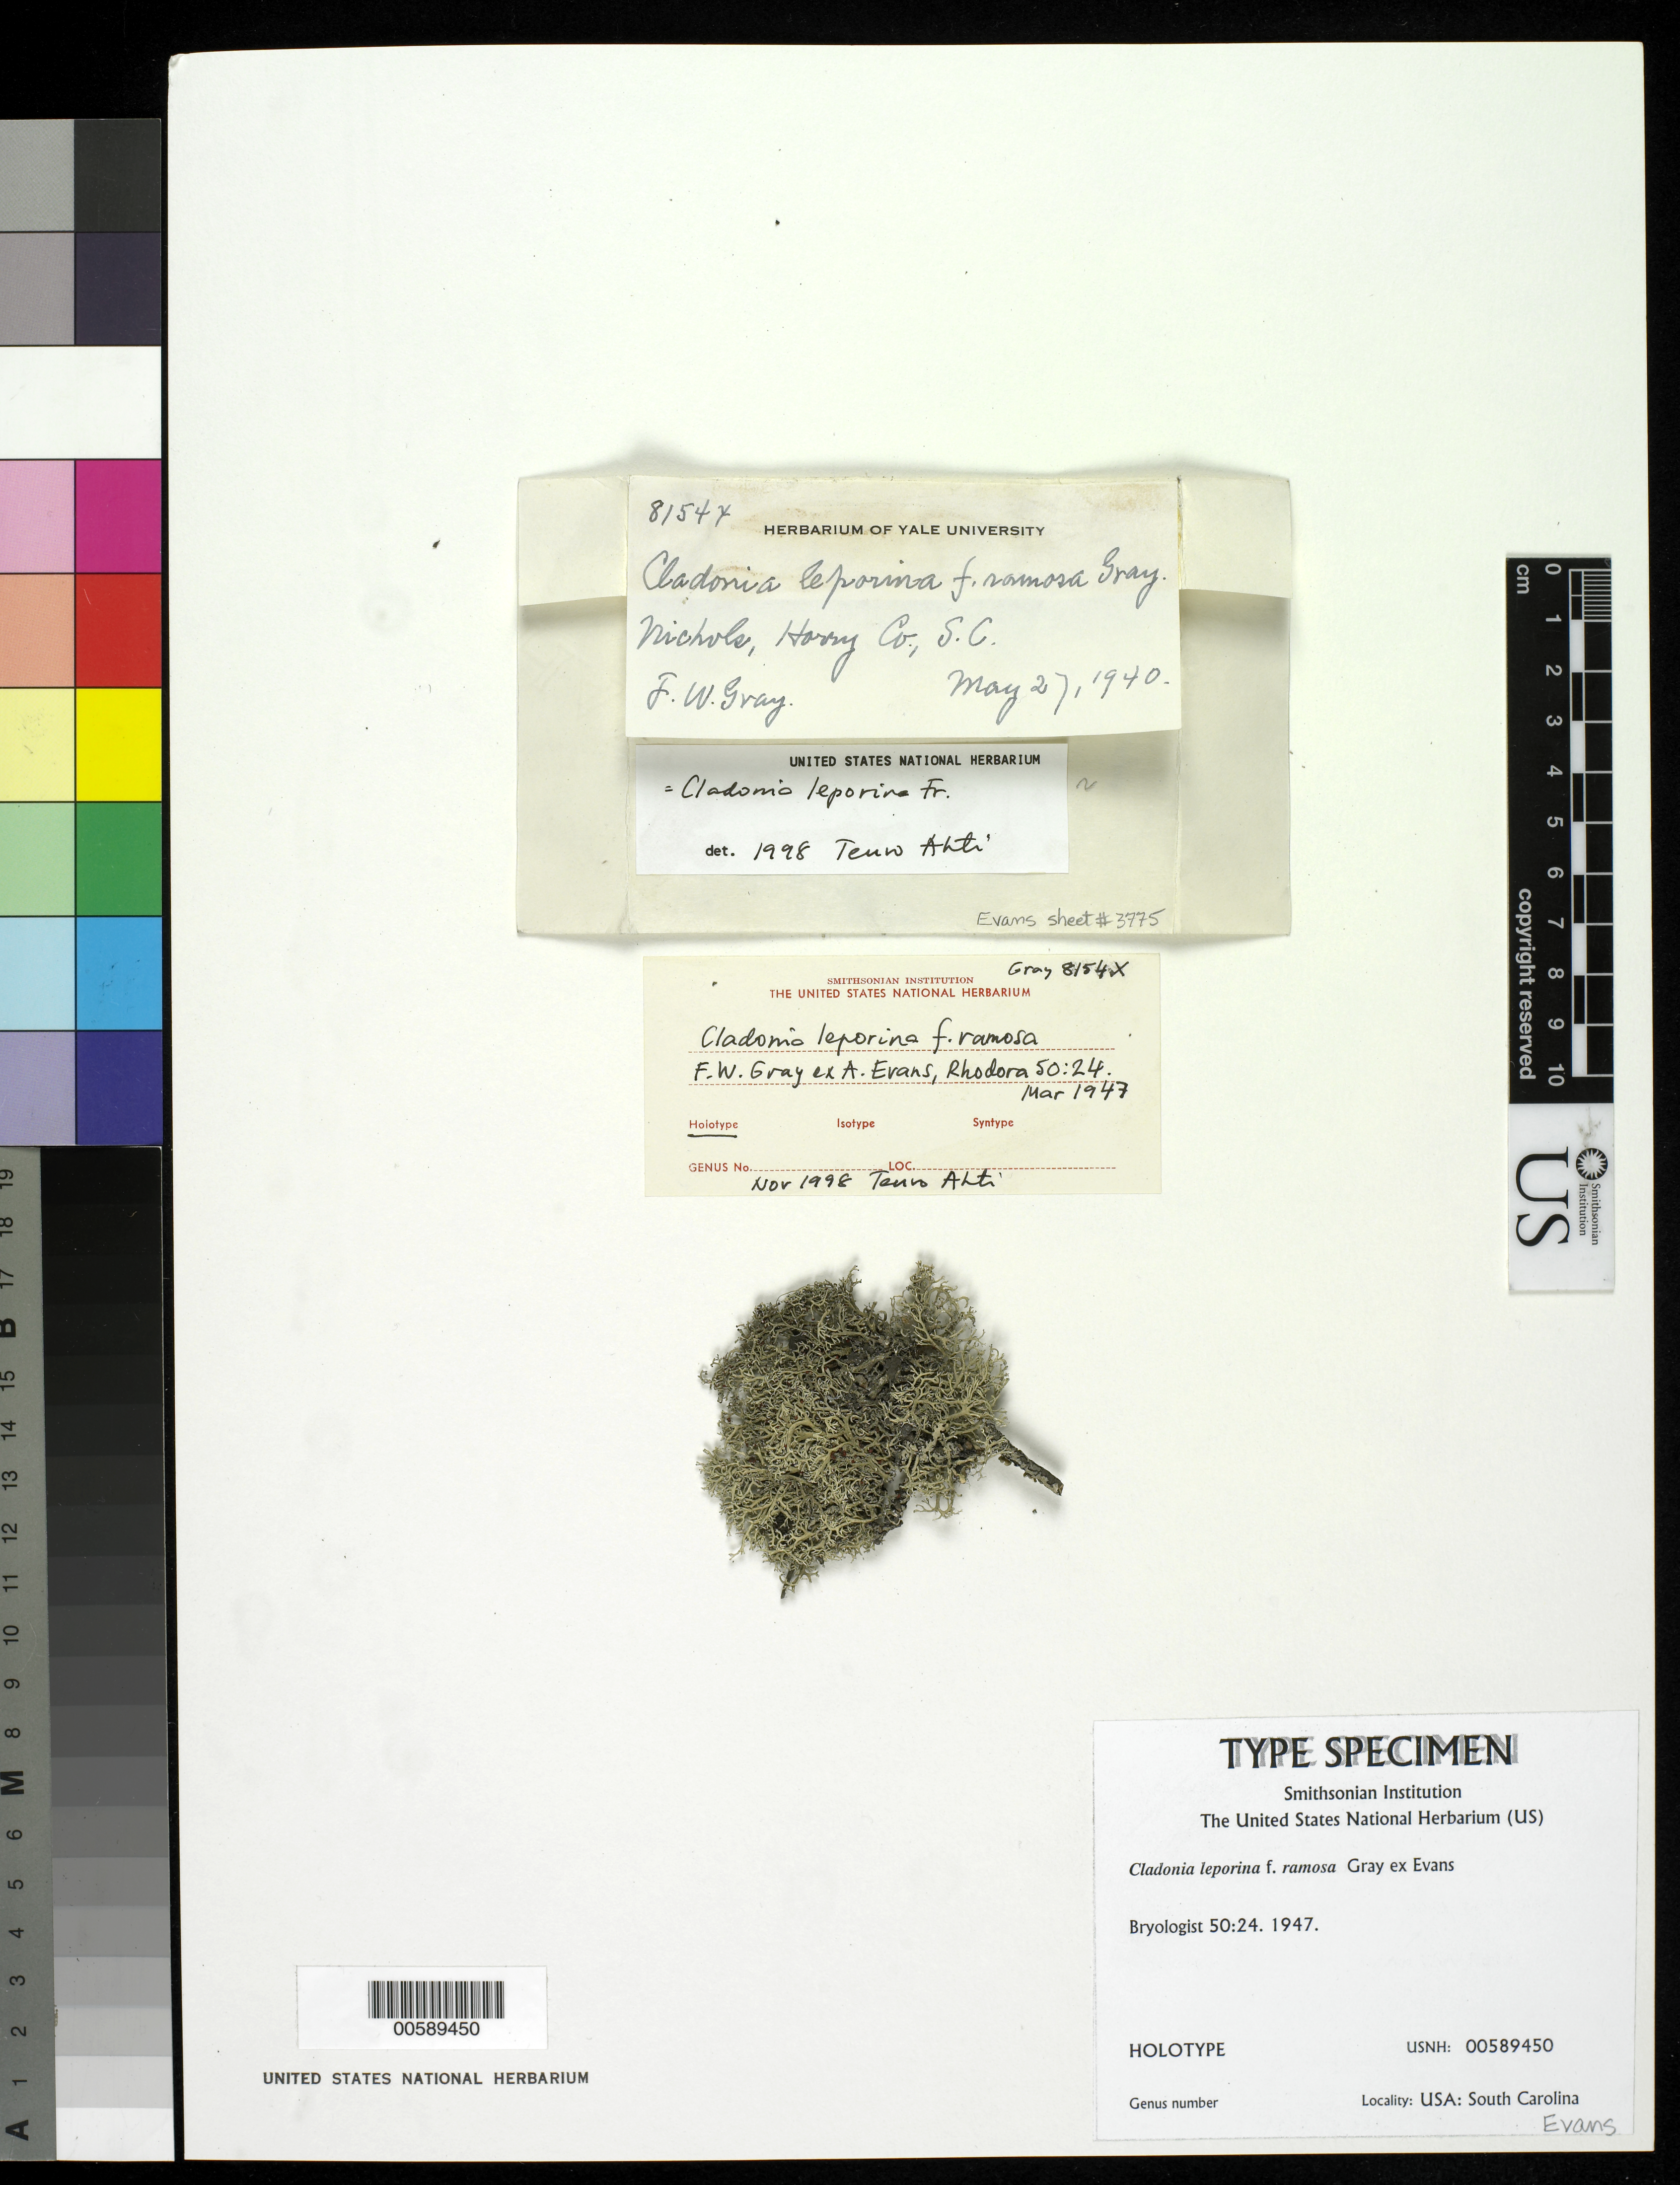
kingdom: Fungi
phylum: Ascomycota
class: Lecanoromycetes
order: Lecanorales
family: Cladoniaceae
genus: Cladonia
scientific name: Cladonia leporina f. ramosa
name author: F.W. Gray ex A. Evans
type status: Holotype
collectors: F. W. Gray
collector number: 8154x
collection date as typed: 27 May 1940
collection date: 1940-05-27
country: United States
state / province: South Carolina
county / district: Horry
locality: Nichols.